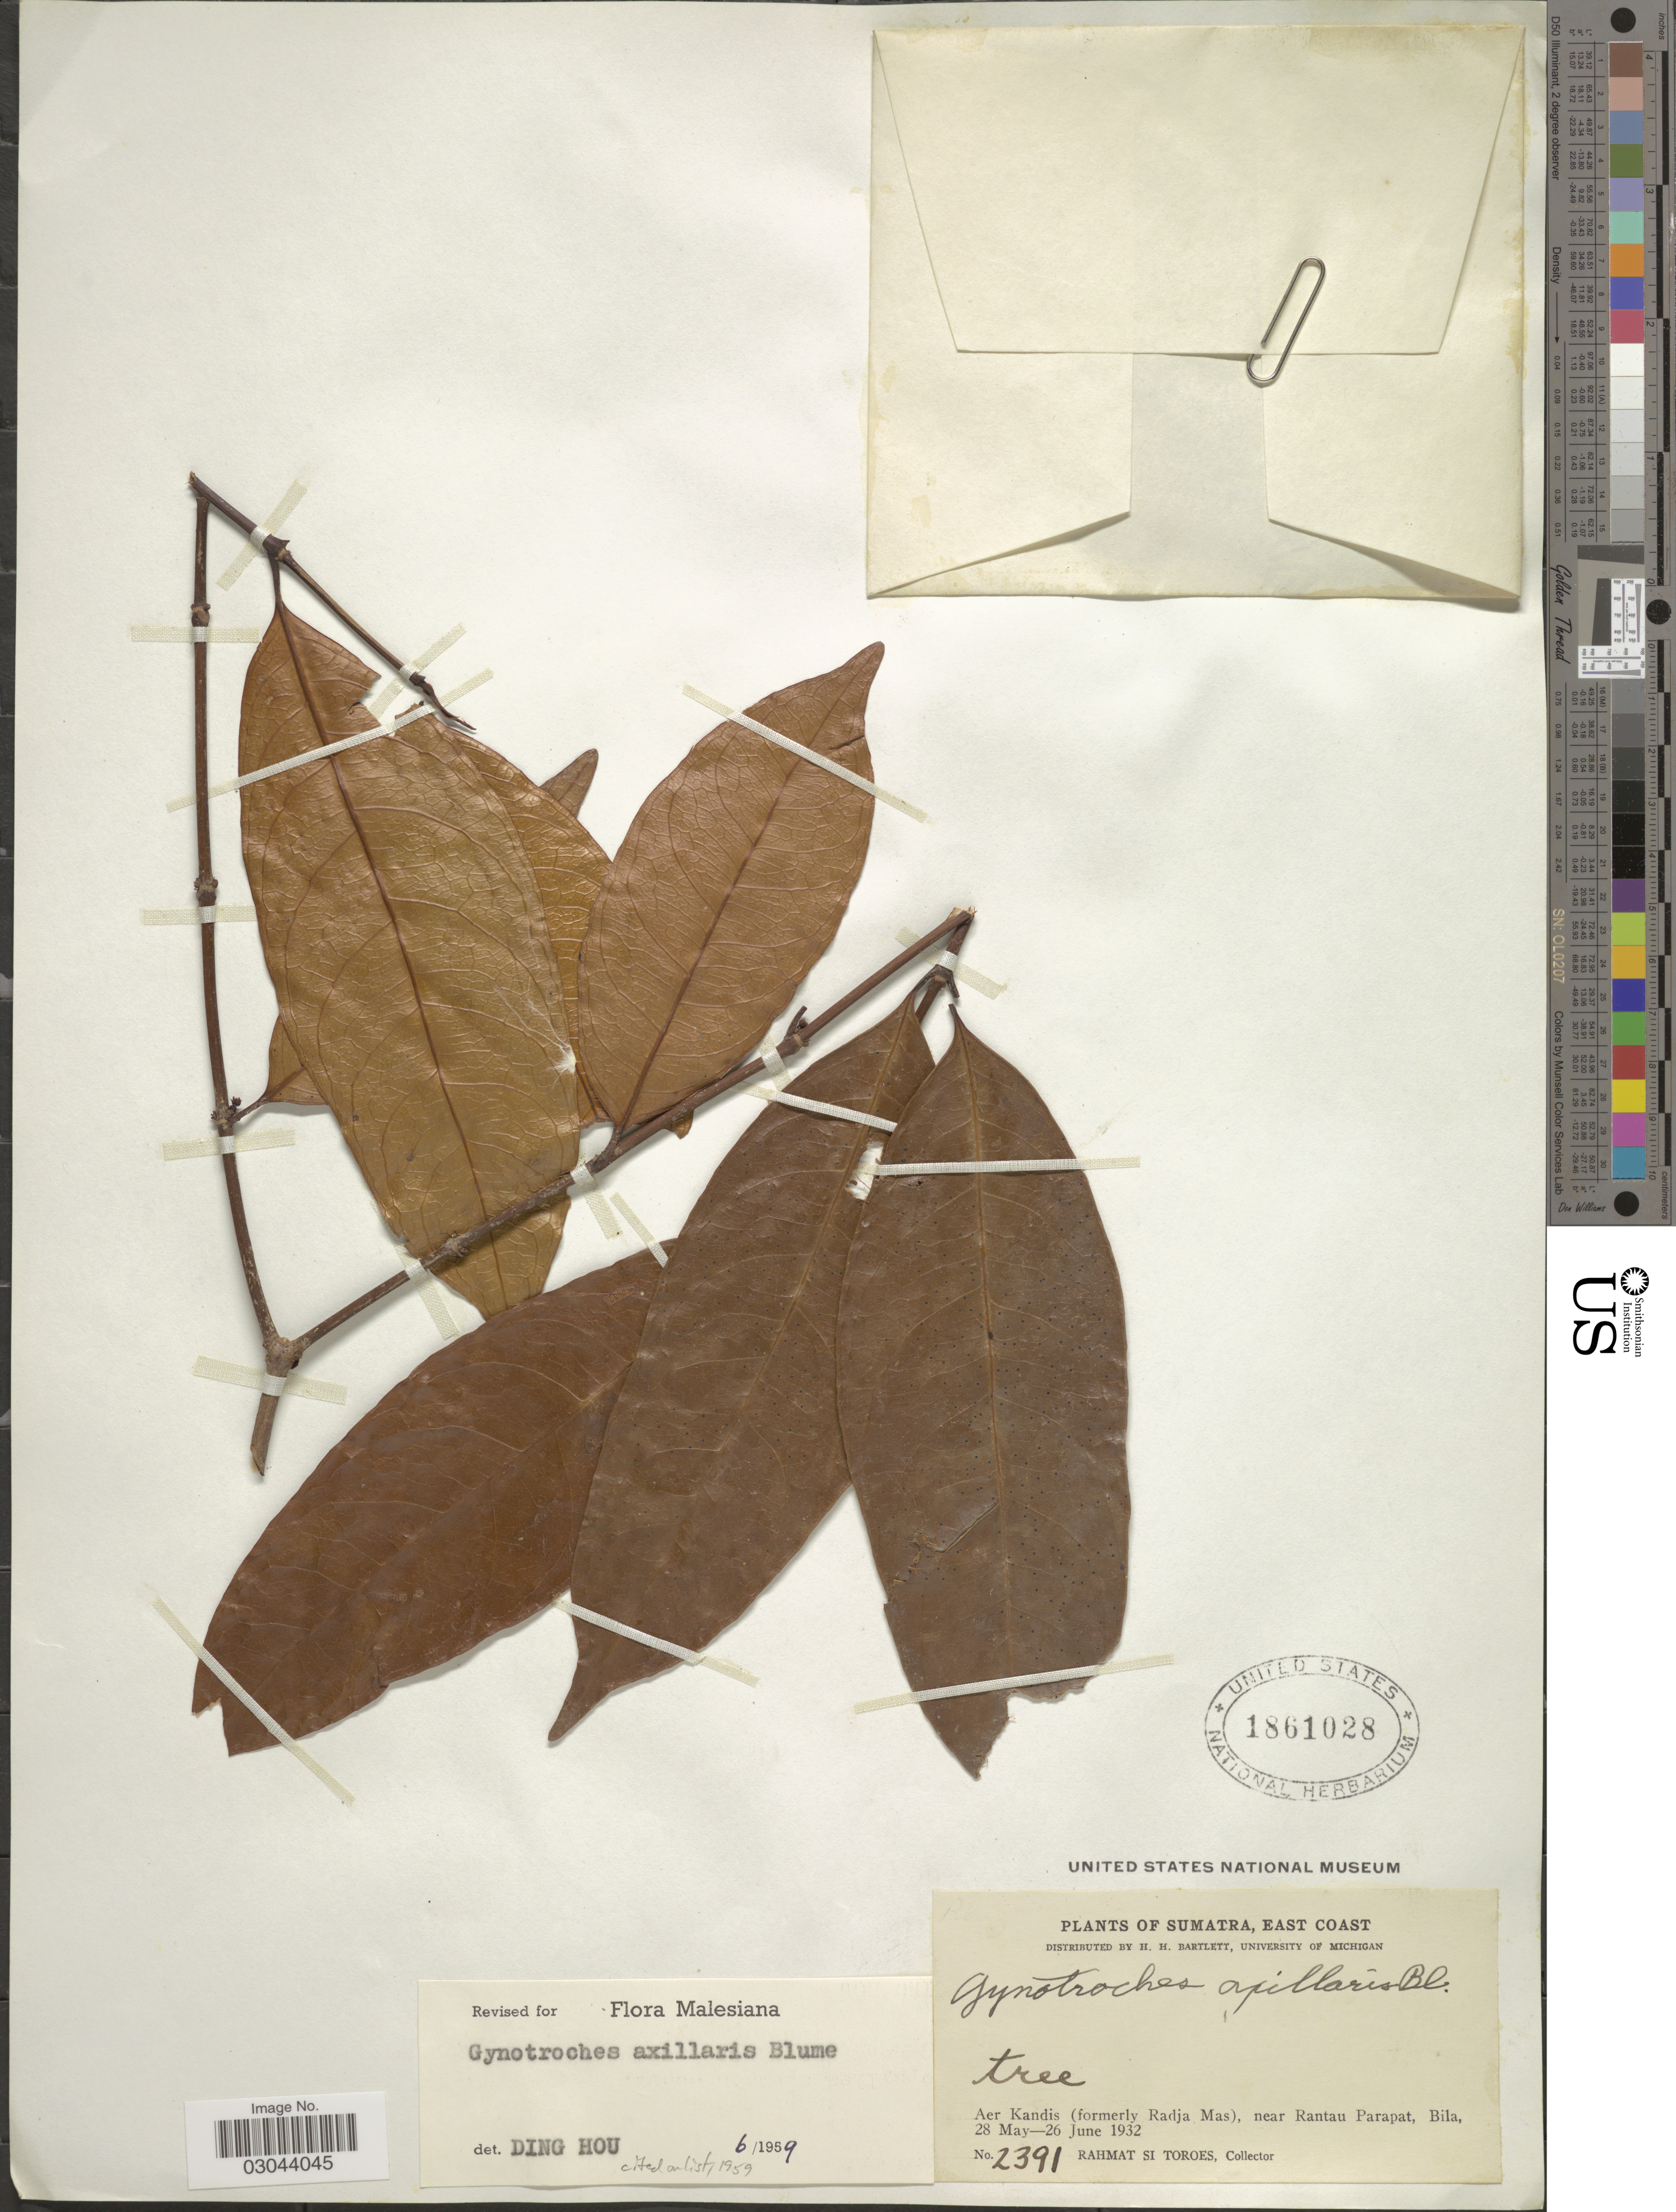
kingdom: Plantae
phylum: Tracheophyta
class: Magnoliopsida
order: Malpighiales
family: Rhizophoraceae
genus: Gynotroches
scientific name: Gynotroches axillaris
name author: Blume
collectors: Rahmat Si Boeea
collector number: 2391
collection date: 1932-05-28/1932-06-26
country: Indonesia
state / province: Sumatra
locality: East Coast. Aer Kandis (formerly Radja Mas), near Rantau Parapat, Bila.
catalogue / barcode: US 1861028